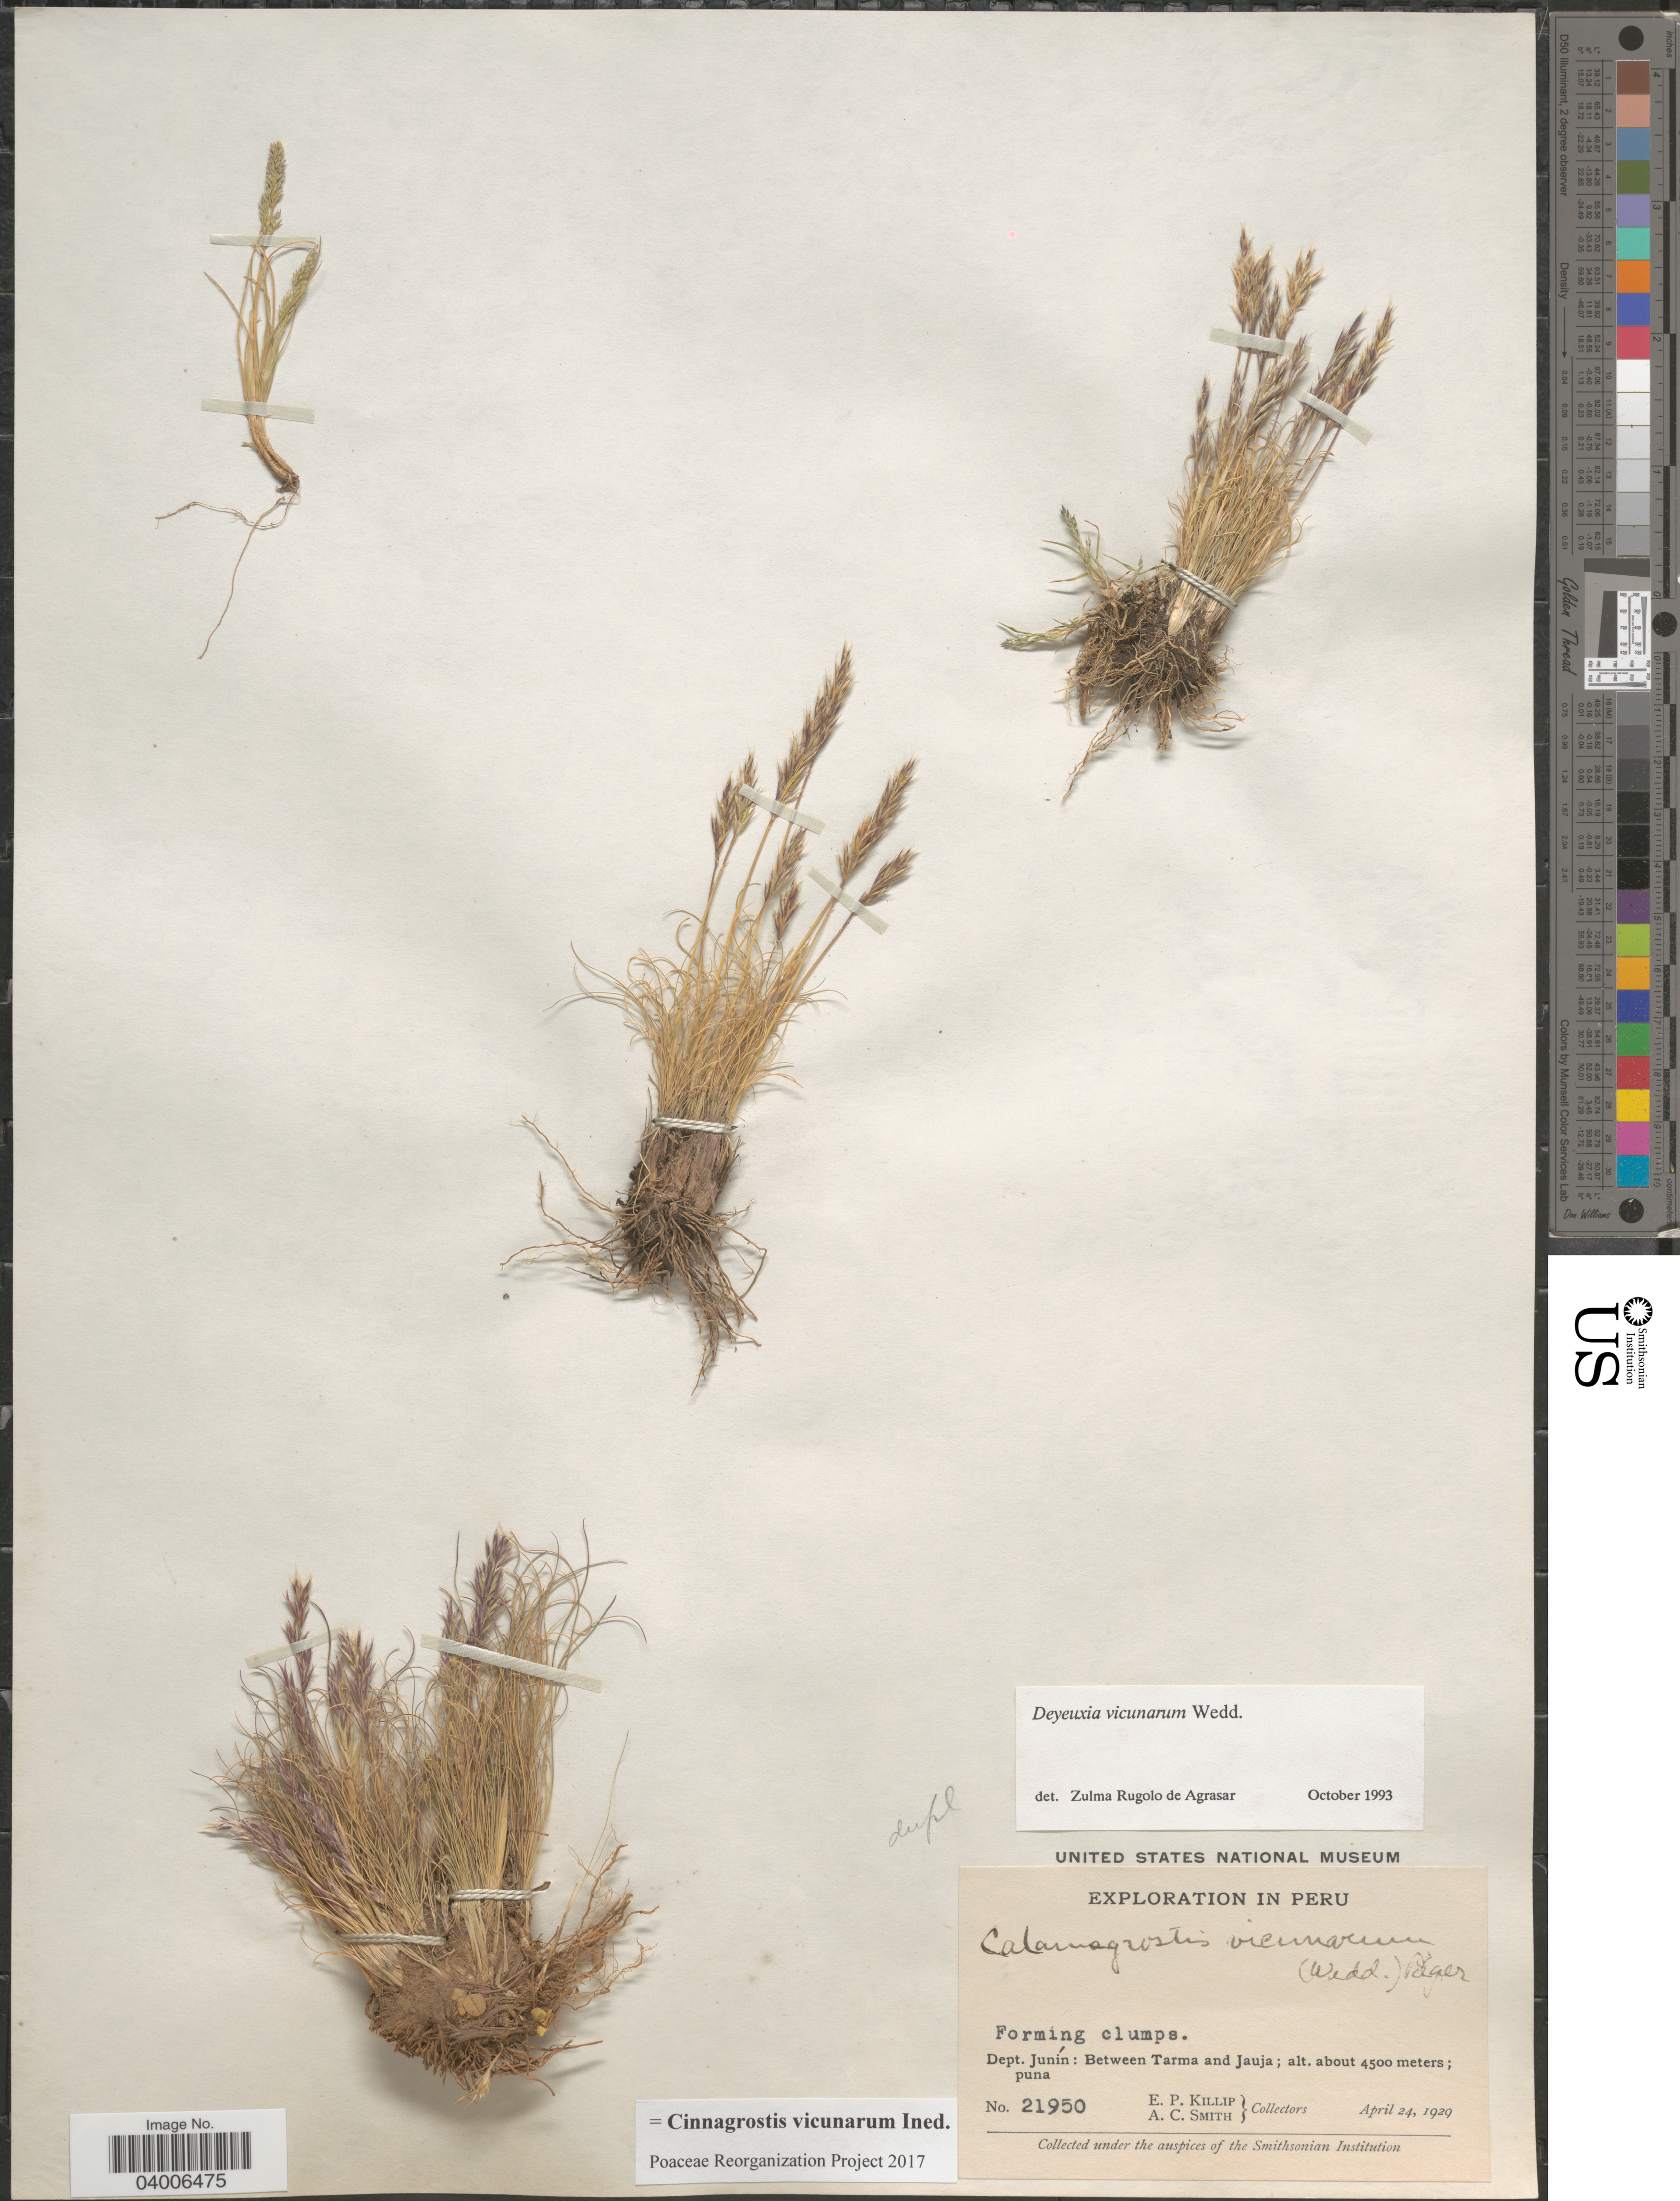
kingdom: Plantae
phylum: Tracheophyta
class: Liliopsida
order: Poales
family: Poaceae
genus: Cinnagrostis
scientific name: Cinnagrostis vicunarum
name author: (Wedd.) P.M. Peterson et al.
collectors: E. P. Killip & A. C. Smith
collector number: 21950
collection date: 1929-04-24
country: Peru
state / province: Junín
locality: Dept. Junín: Between Tarma and Jauja.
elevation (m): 4500